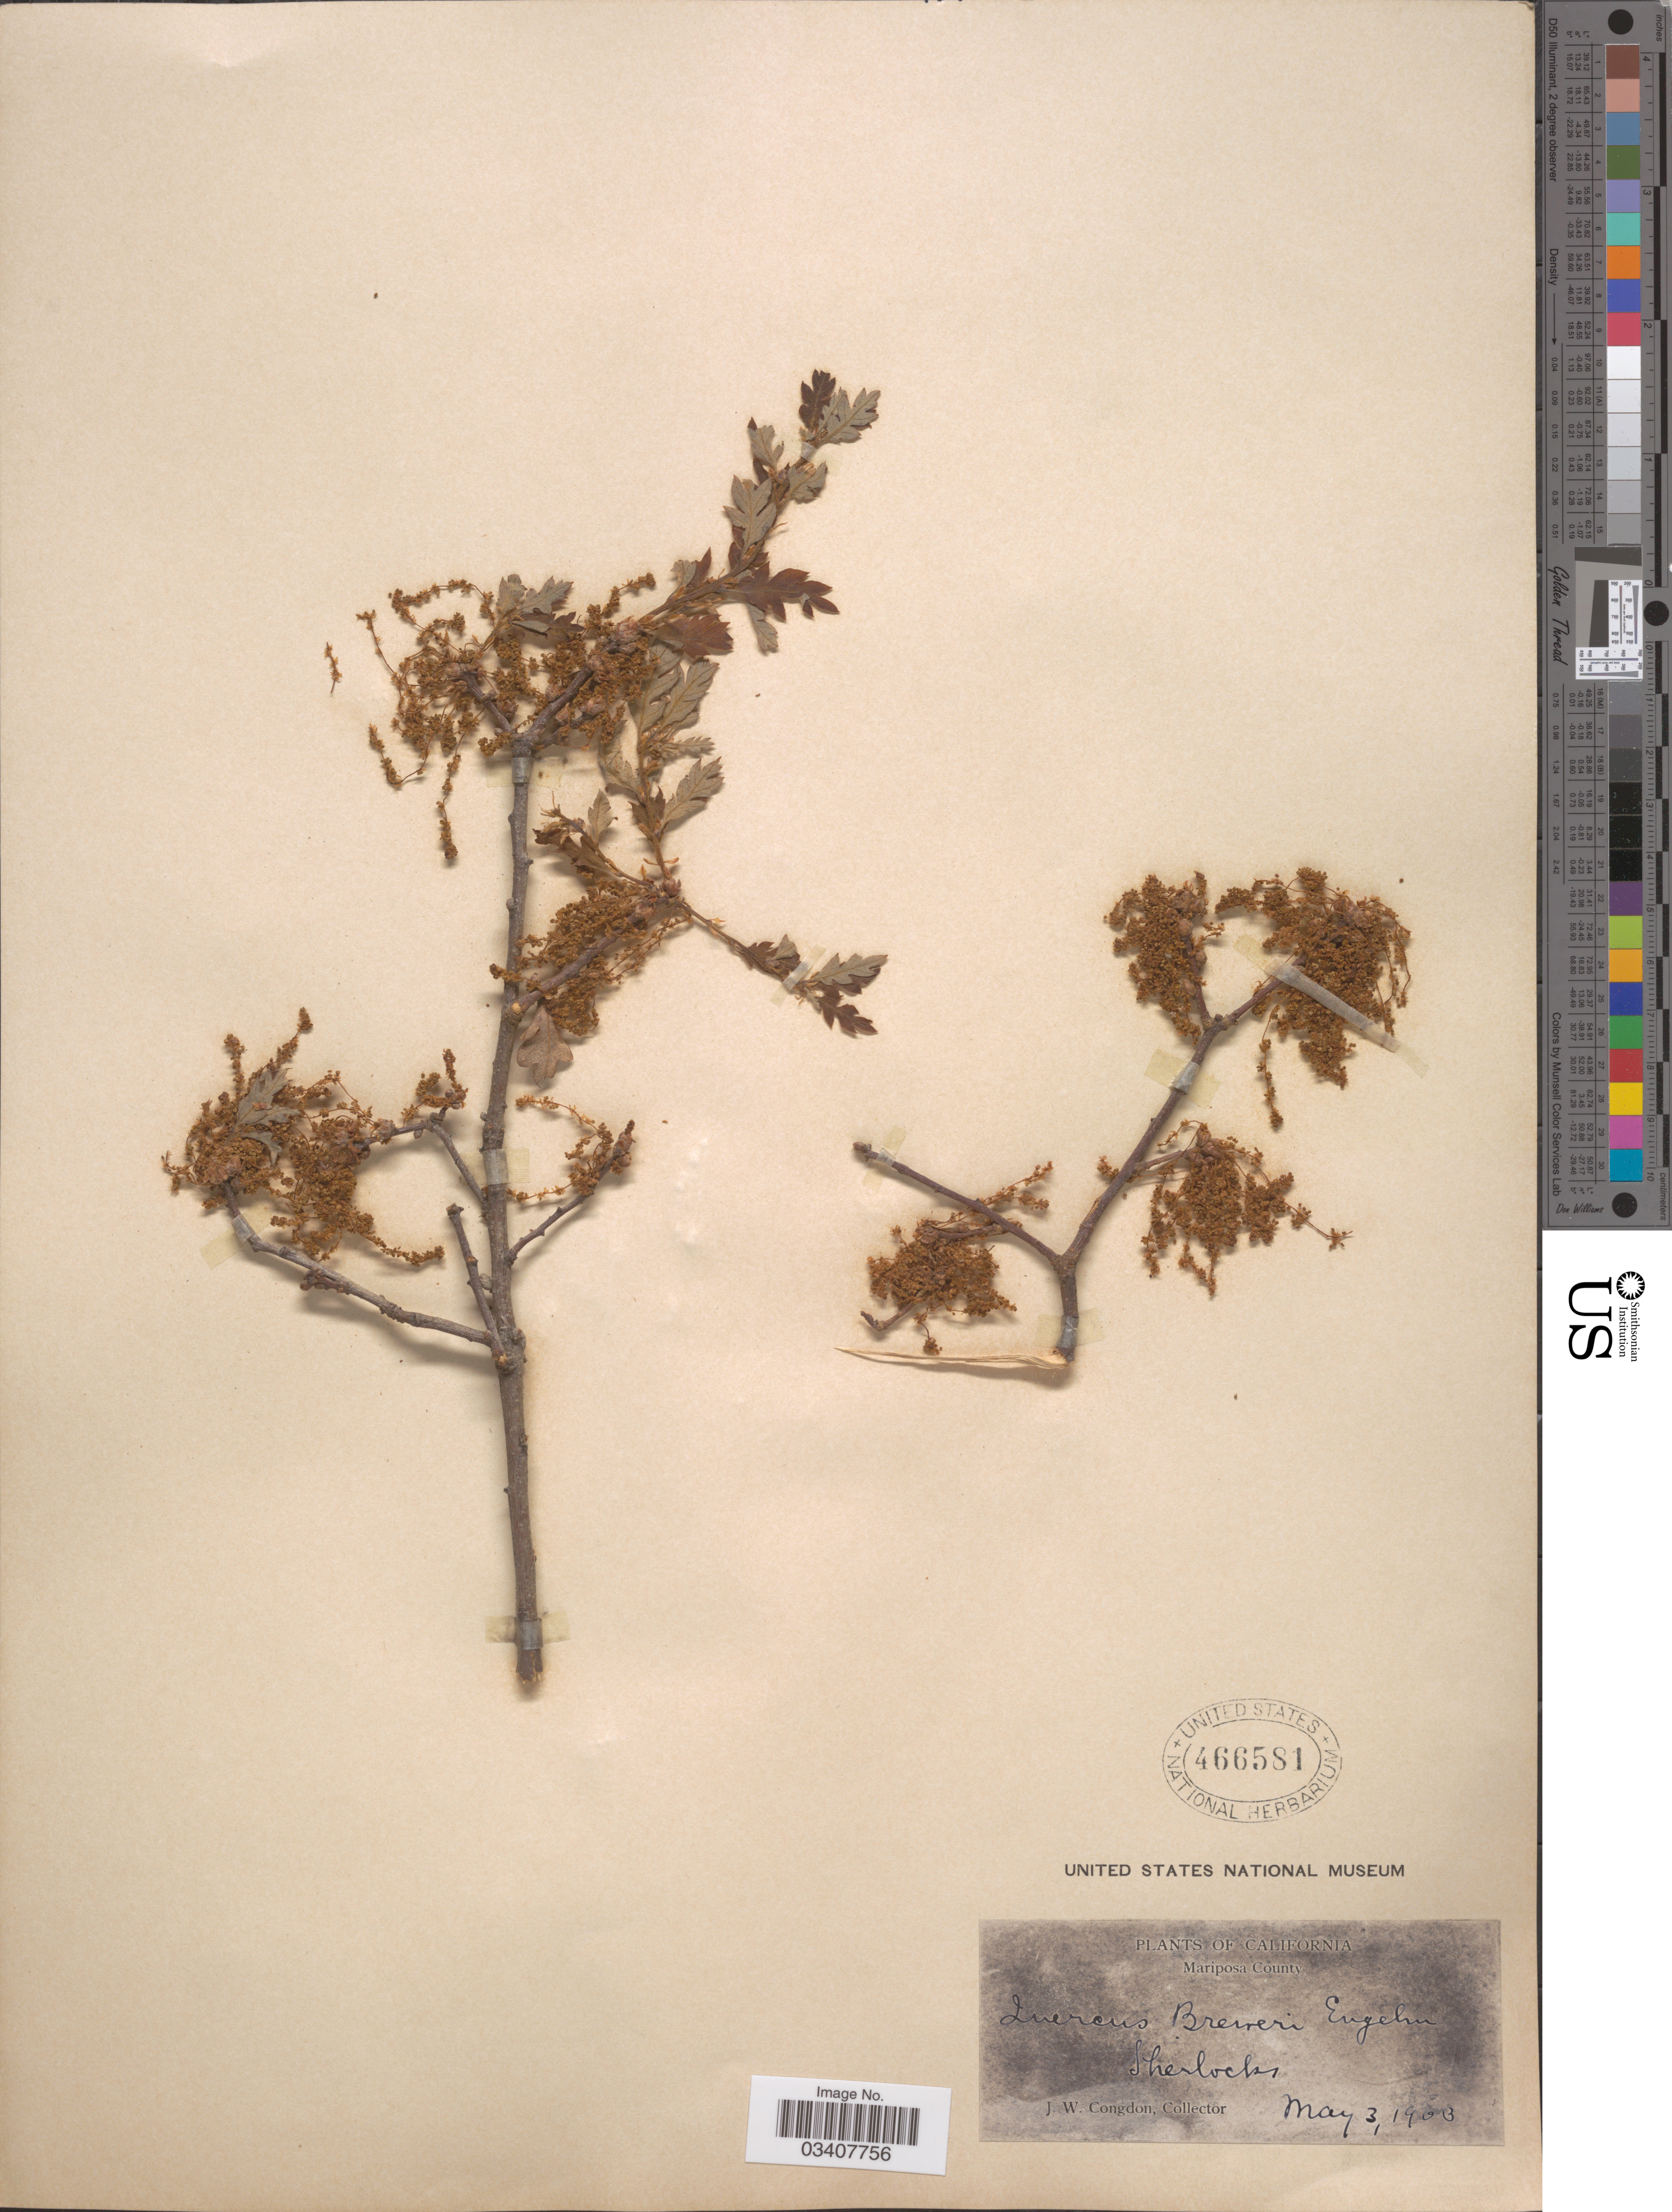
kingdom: Plantae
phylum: Tracheophyta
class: Magnoliopsida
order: Fagales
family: Fagaceae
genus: Quercus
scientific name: Quercus oerstediana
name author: R. Br.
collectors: J. W. Congdon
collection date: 1903-05-03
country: United States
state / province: California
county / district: Mariposa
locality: Mariposa County. Sherlocks.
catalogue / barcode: US 466581